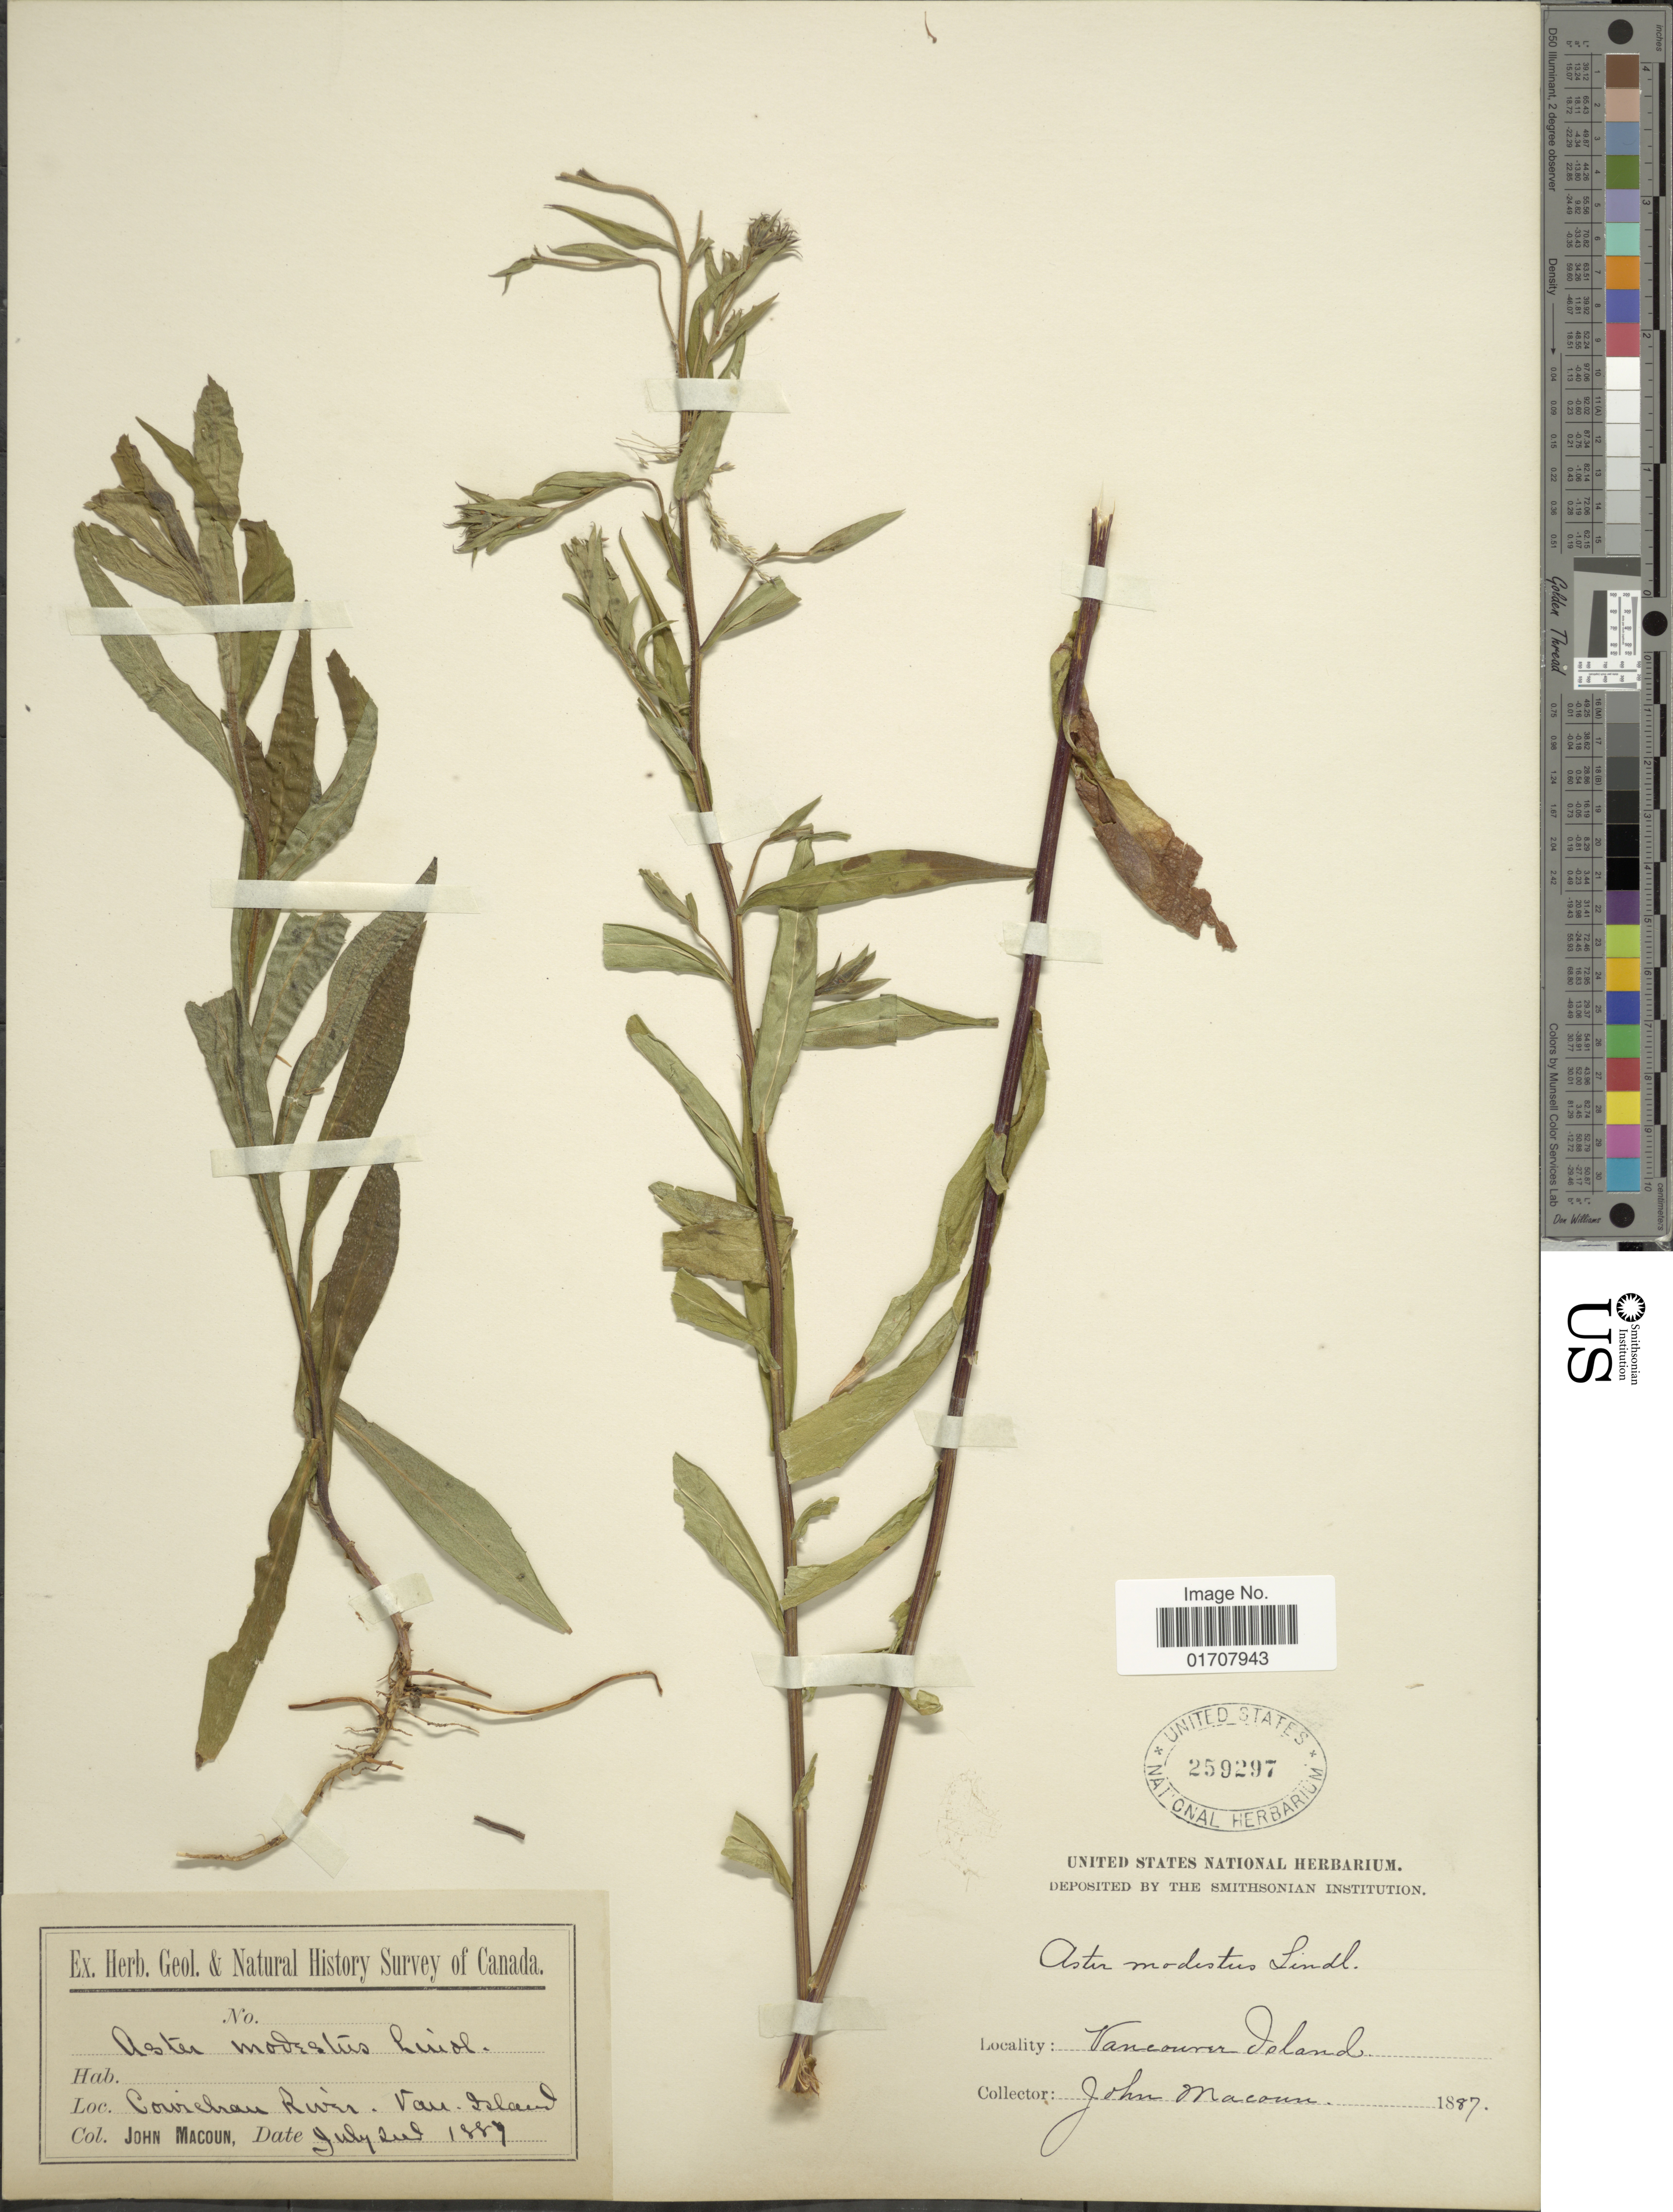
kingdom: Plantae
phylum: Tracheophyta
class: Magnoliopsida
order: Asterales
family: Asteraceae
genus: Canadanthus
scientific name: Canadanthus modestus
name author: (Lindl.) G.L. Nesom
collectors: J. Macoun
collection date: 1889-07-02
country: Canada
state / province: British Columbia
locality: Cowichan River, Vancouver Island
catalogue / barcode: US 259297